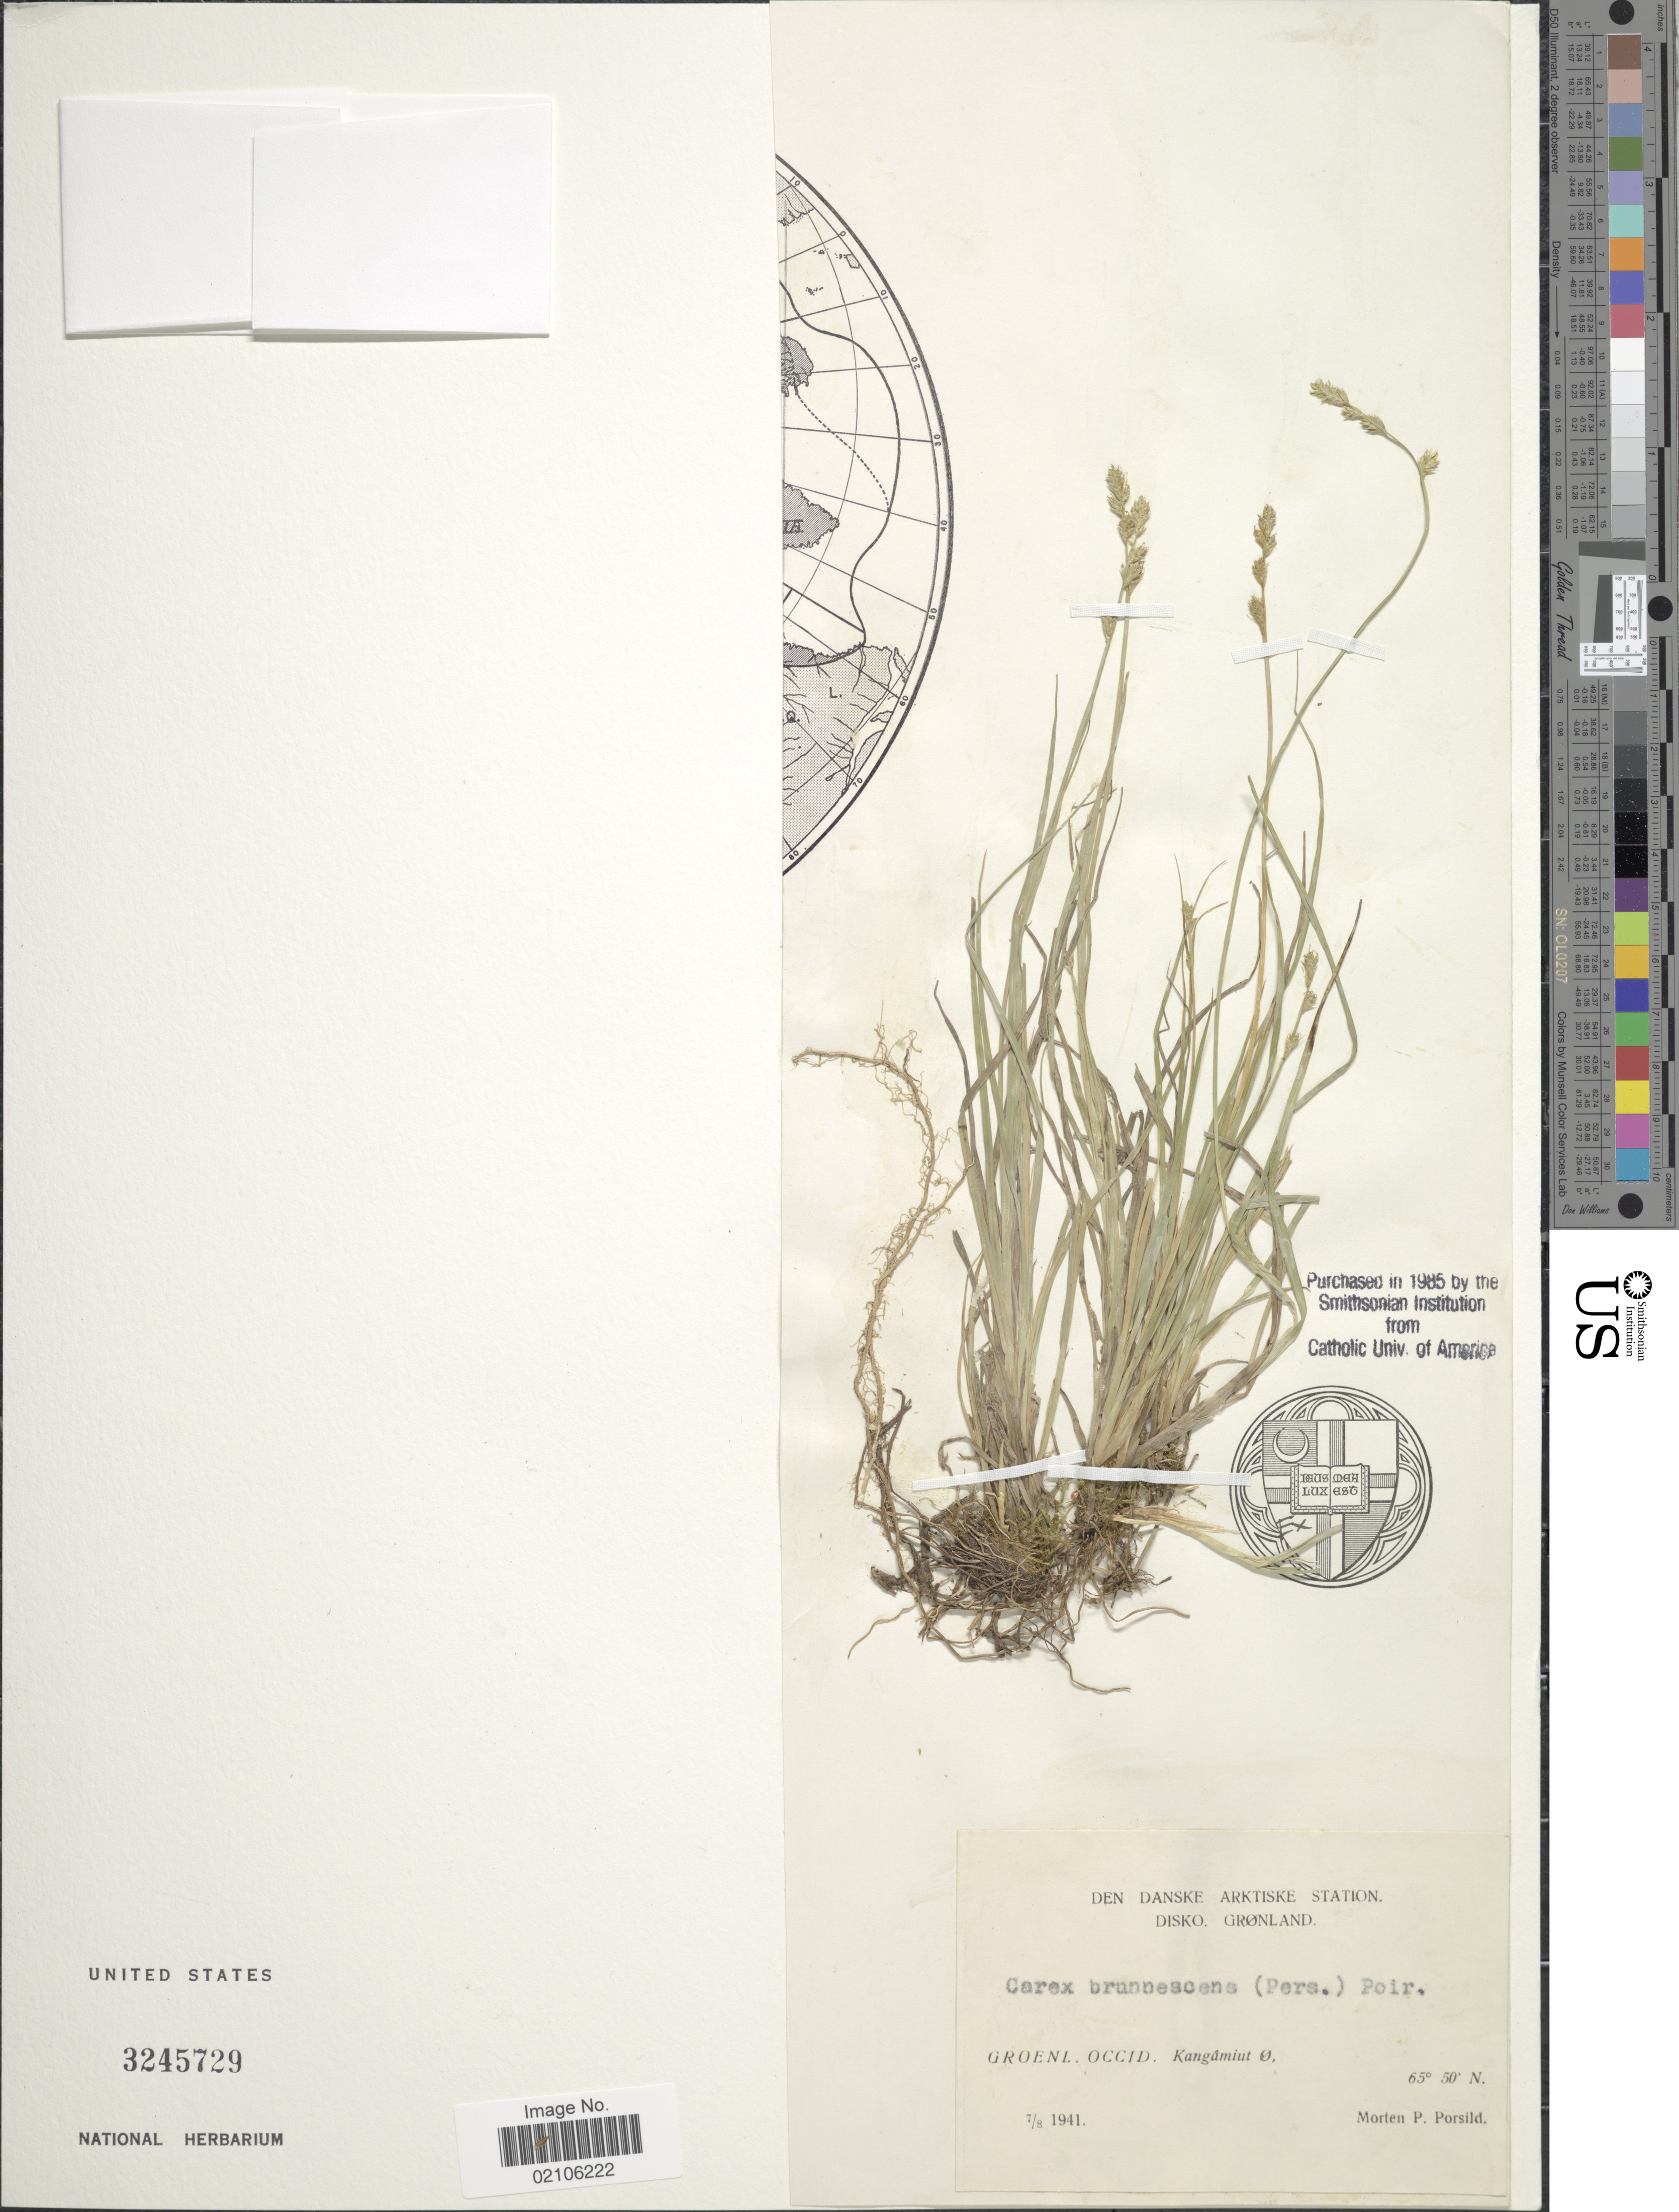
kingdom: Plantae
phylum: Tracheophyta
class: Liliopsida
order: Poales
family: Cyperaceae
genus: Carex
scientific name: Carex brunnescens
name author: (Pers.) Poir.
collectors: M. P. Porsild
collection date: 1941-08-07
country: Greenland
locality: Den Danske, Artiske Station, Disko, Gronland, Groenl. Occid., Kangamiut O.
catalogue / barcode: US 3245729